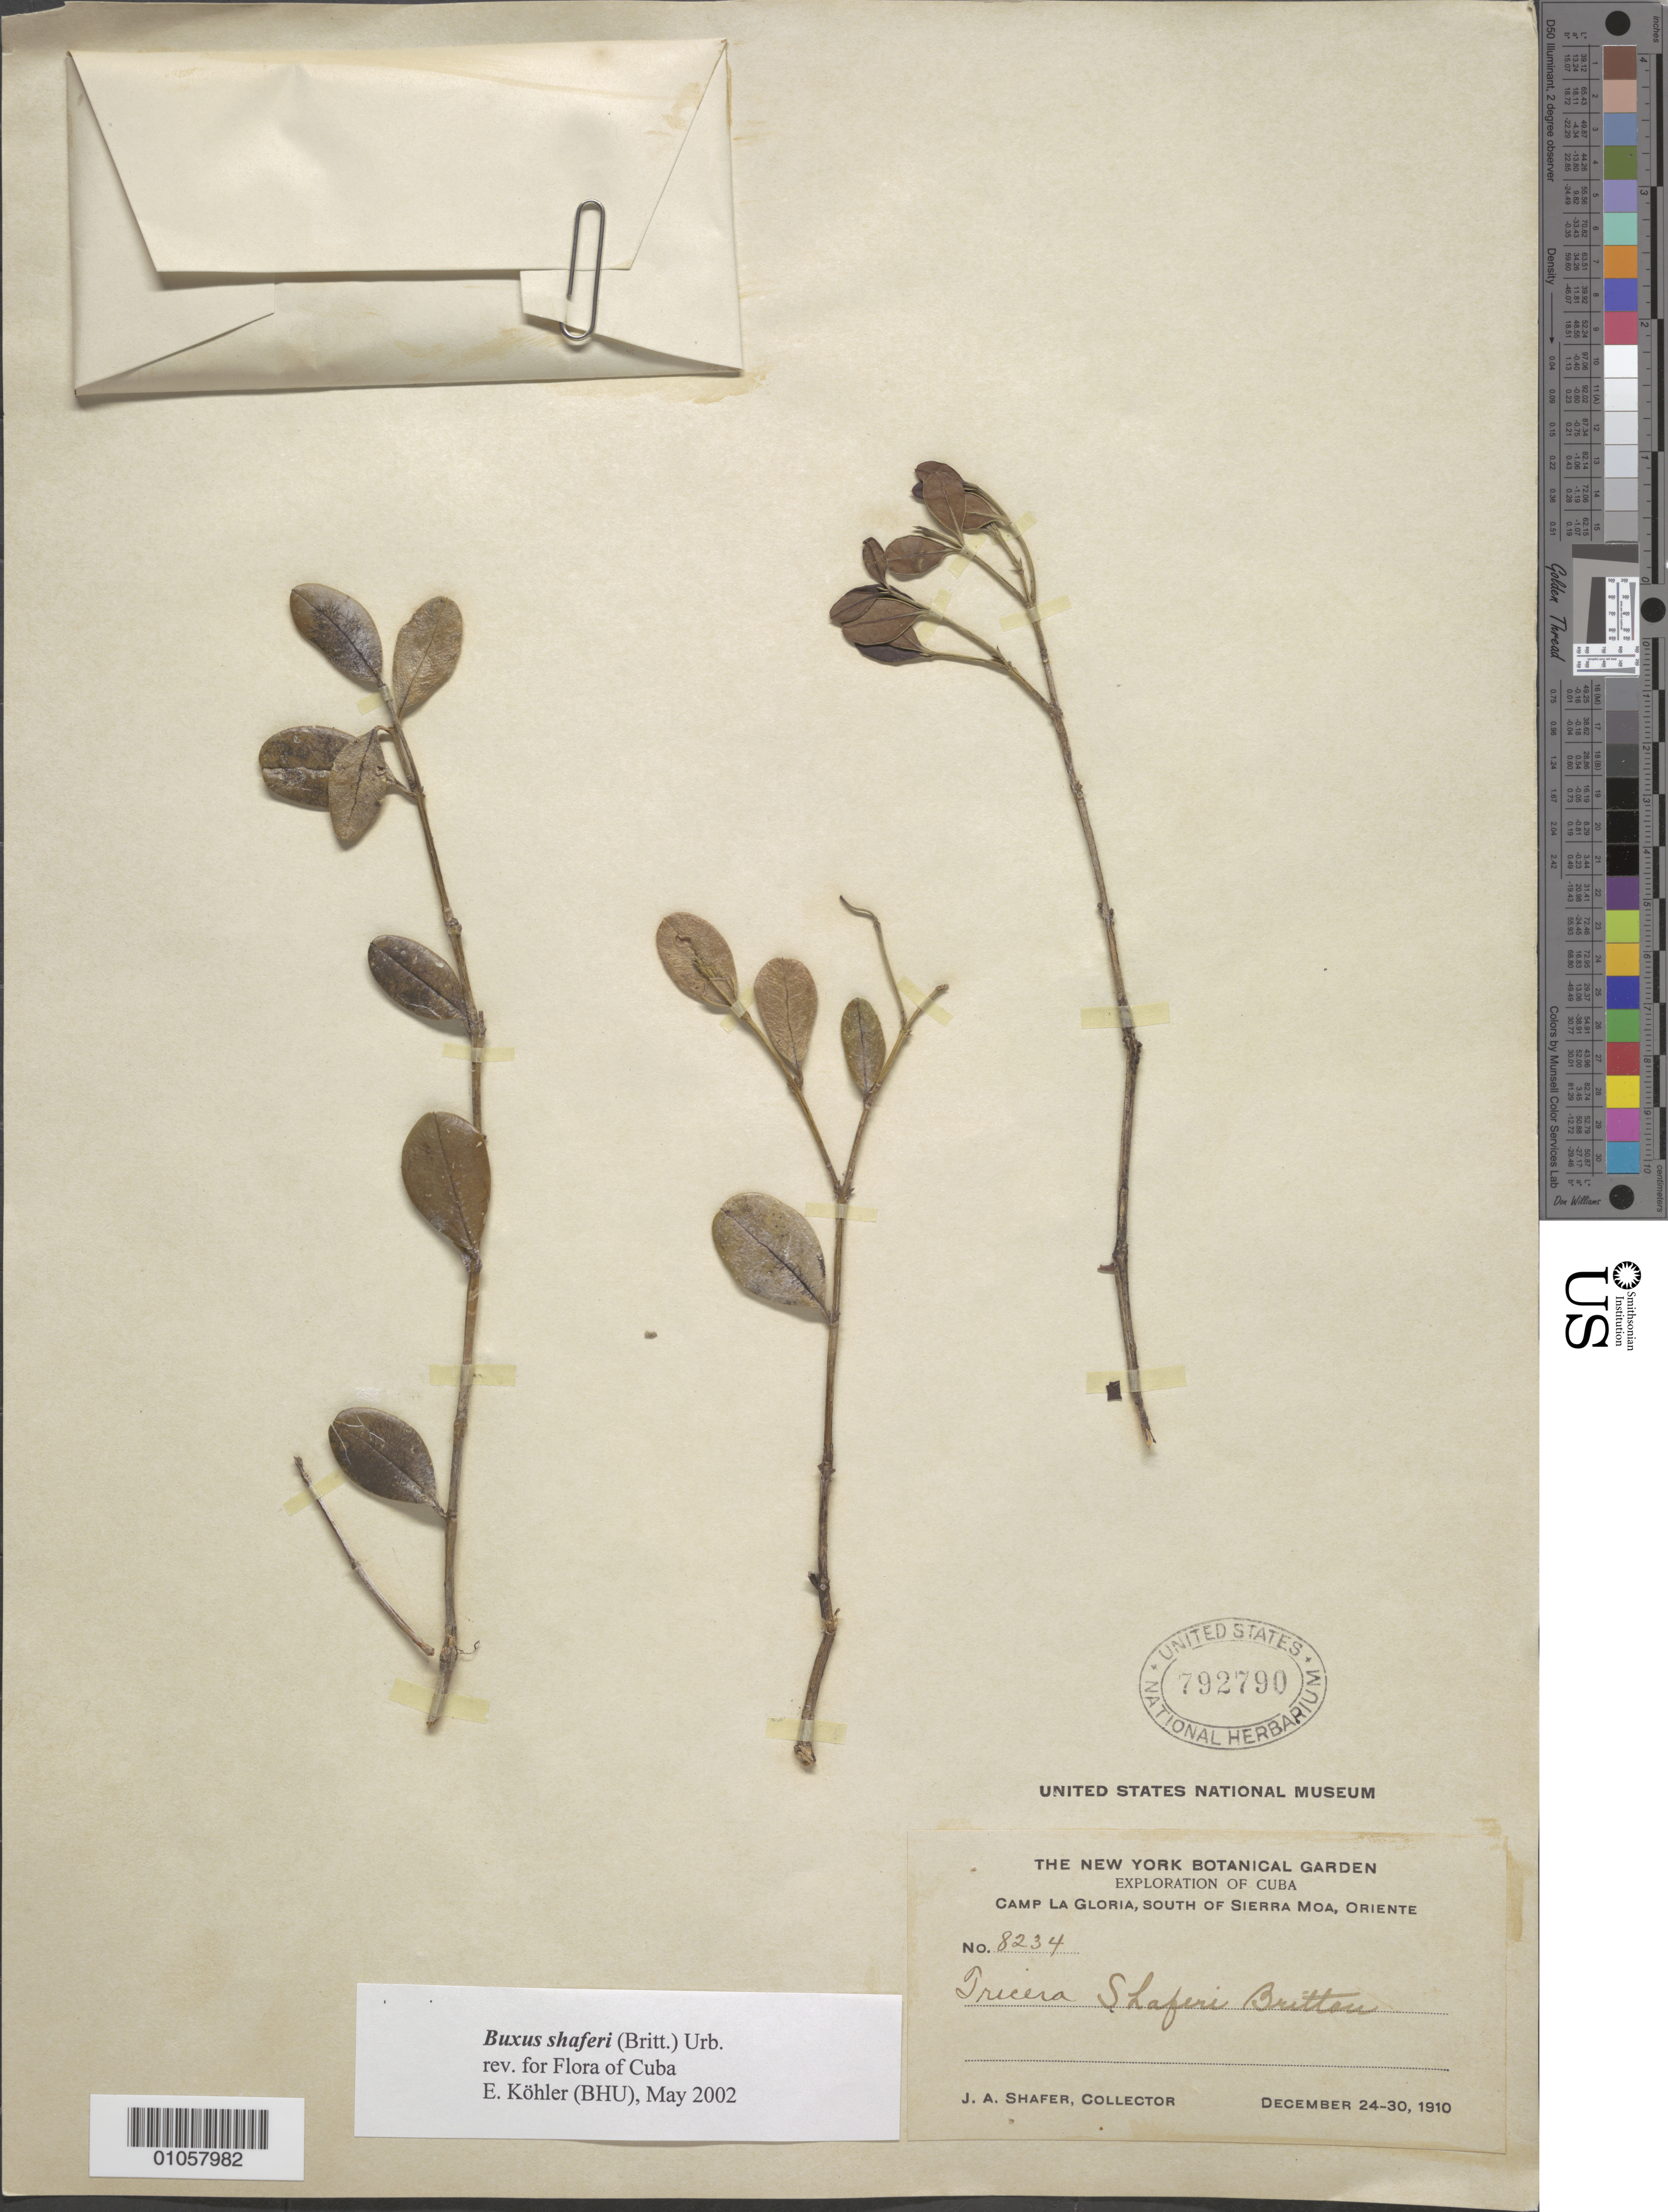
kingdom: Plantae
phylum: Tracheophyta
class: Magnoliopsida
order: Buxales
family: Buxaceae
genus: Buxus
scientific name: Buxus shaferi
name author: (Britton) Urb.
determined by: Kohler, E.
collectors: J. A. Shafer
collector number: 8234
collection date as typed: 24 Dec 1910 to 30 Dec 1910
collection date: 1910-12-24/1910-12-30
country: Cuba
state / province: Holguín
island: Cuba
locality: Camp La Gloria, S of Sierra Moa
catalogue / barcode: US 792790